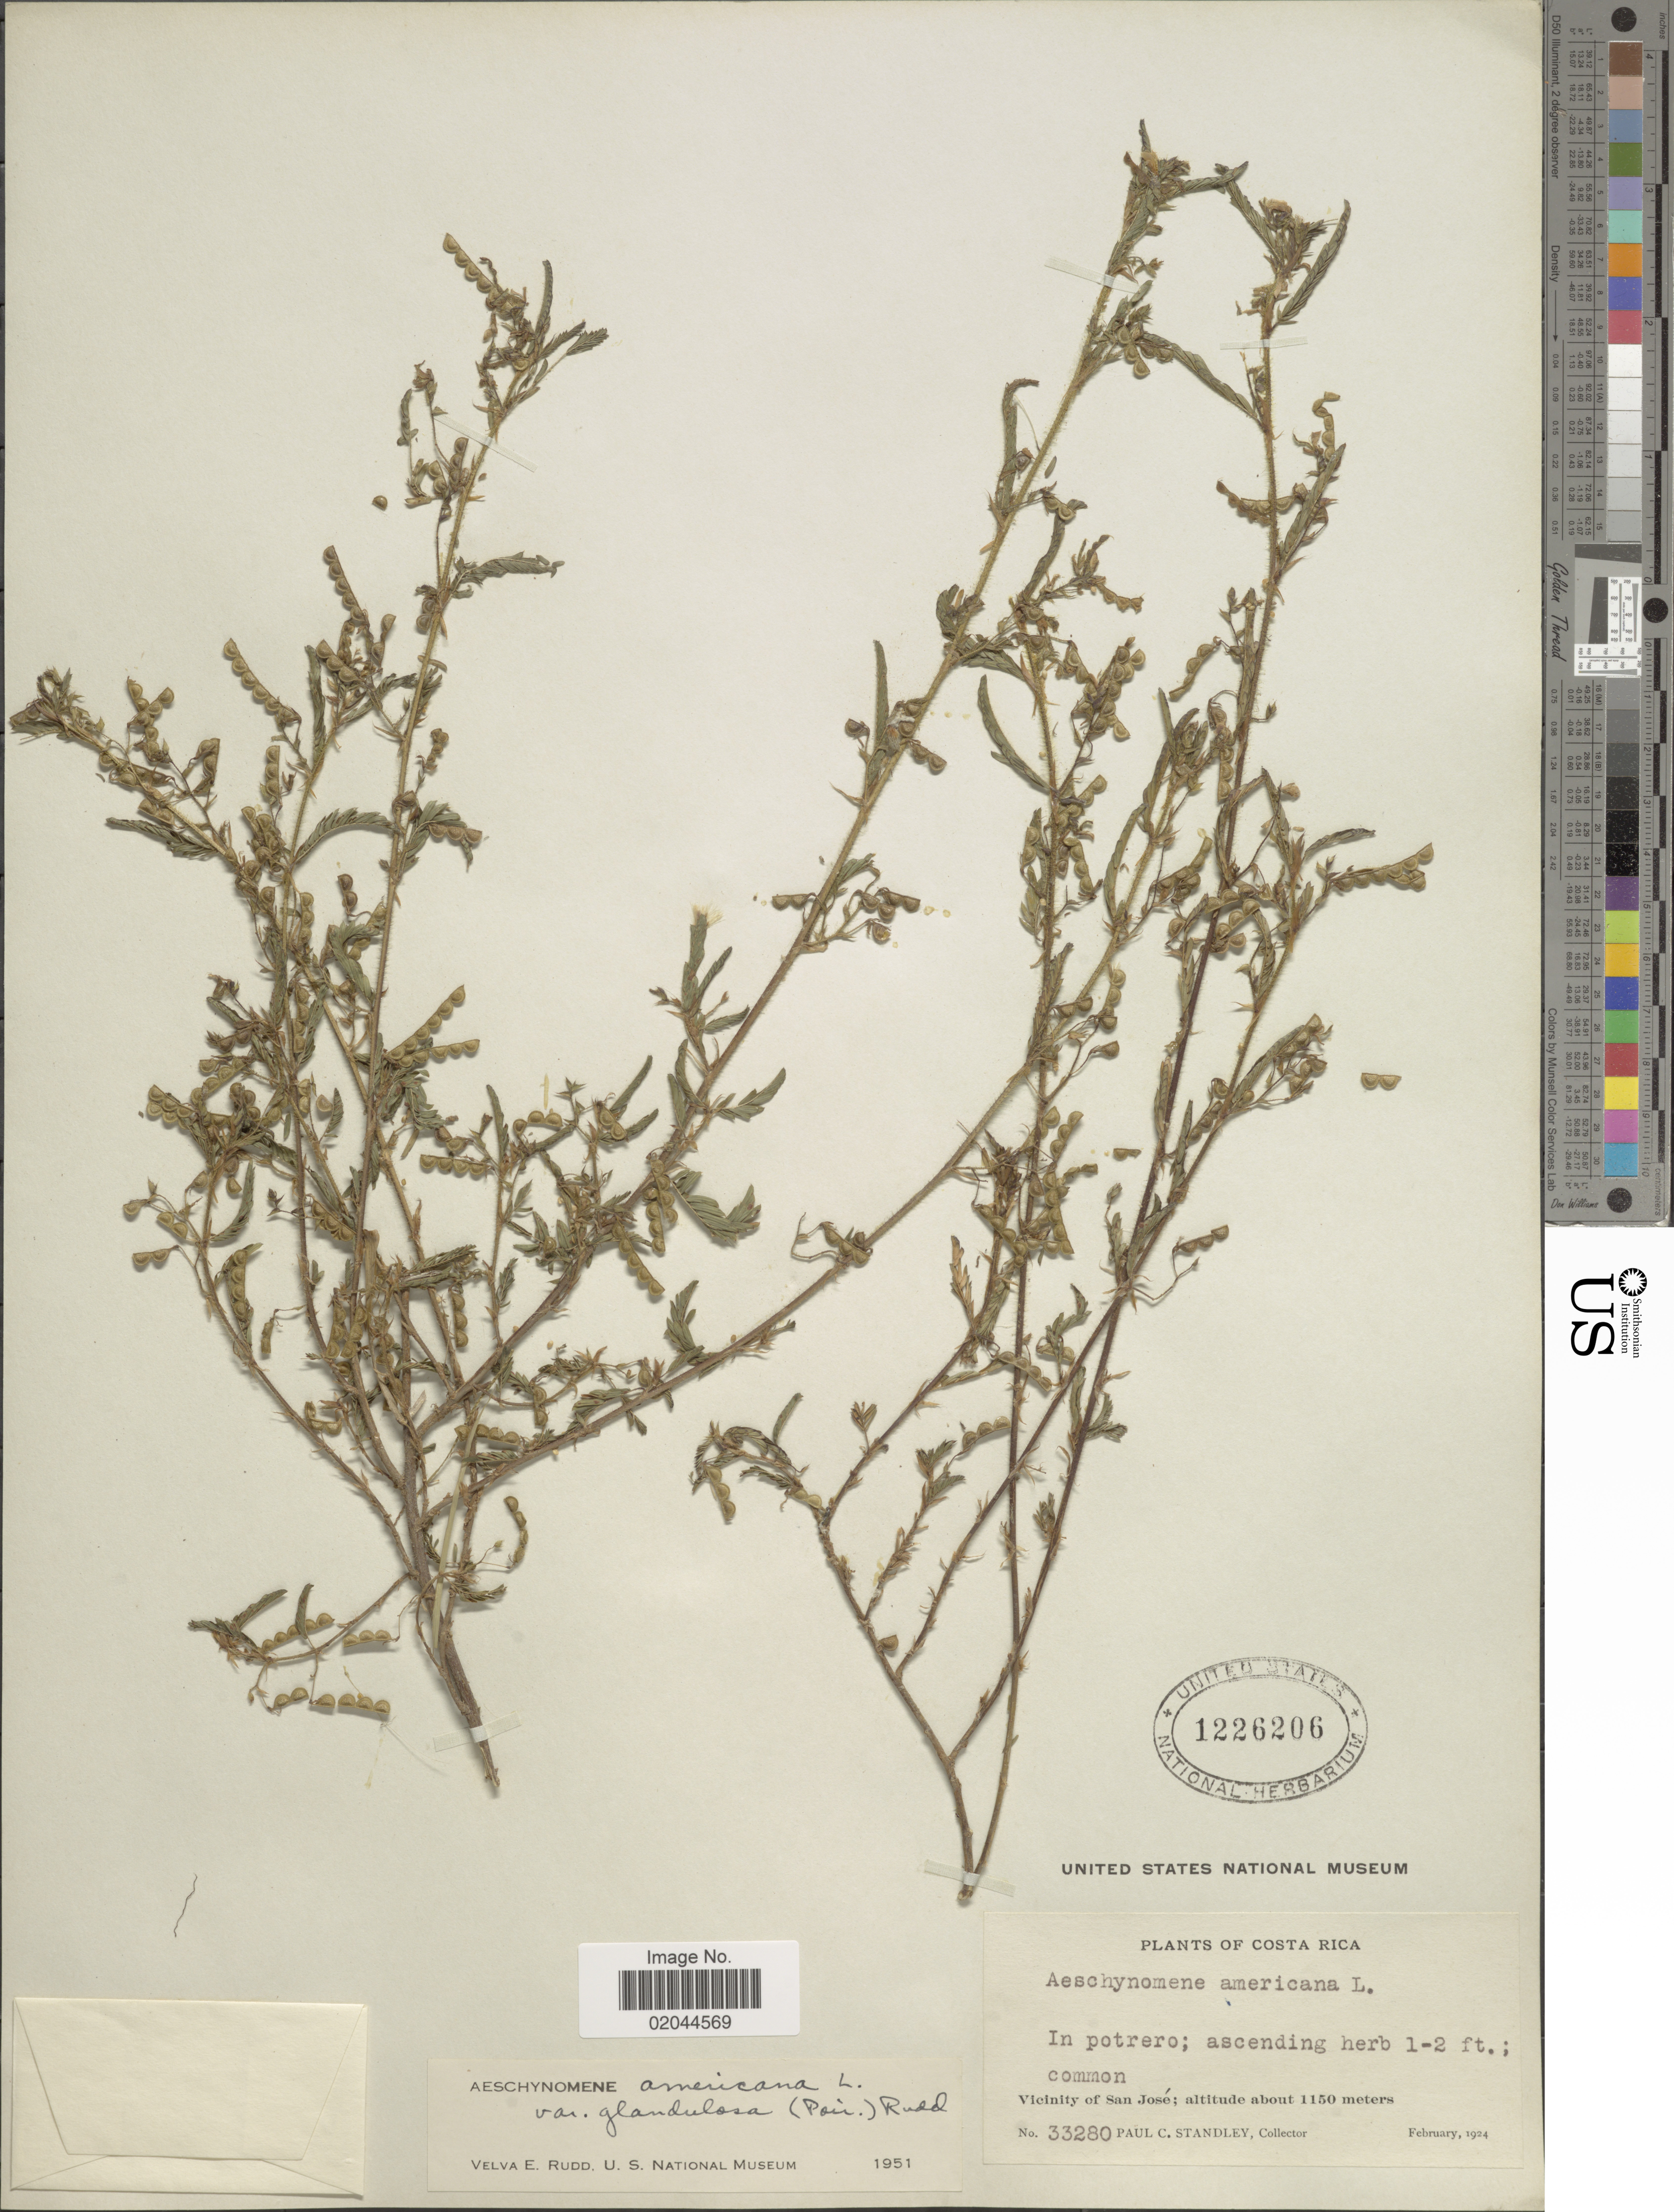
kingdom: Plantae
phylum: Tracheophyta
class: Magnoliopsida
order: Fabales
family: Fabaceae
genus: Aeschynomene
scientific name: Aeschynomene americana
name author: L.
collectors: P. C. Standley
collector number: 33280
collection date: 1924-02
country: Costa Rica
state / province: San José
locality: In potrero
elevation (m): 1150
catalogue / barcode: US 1226206